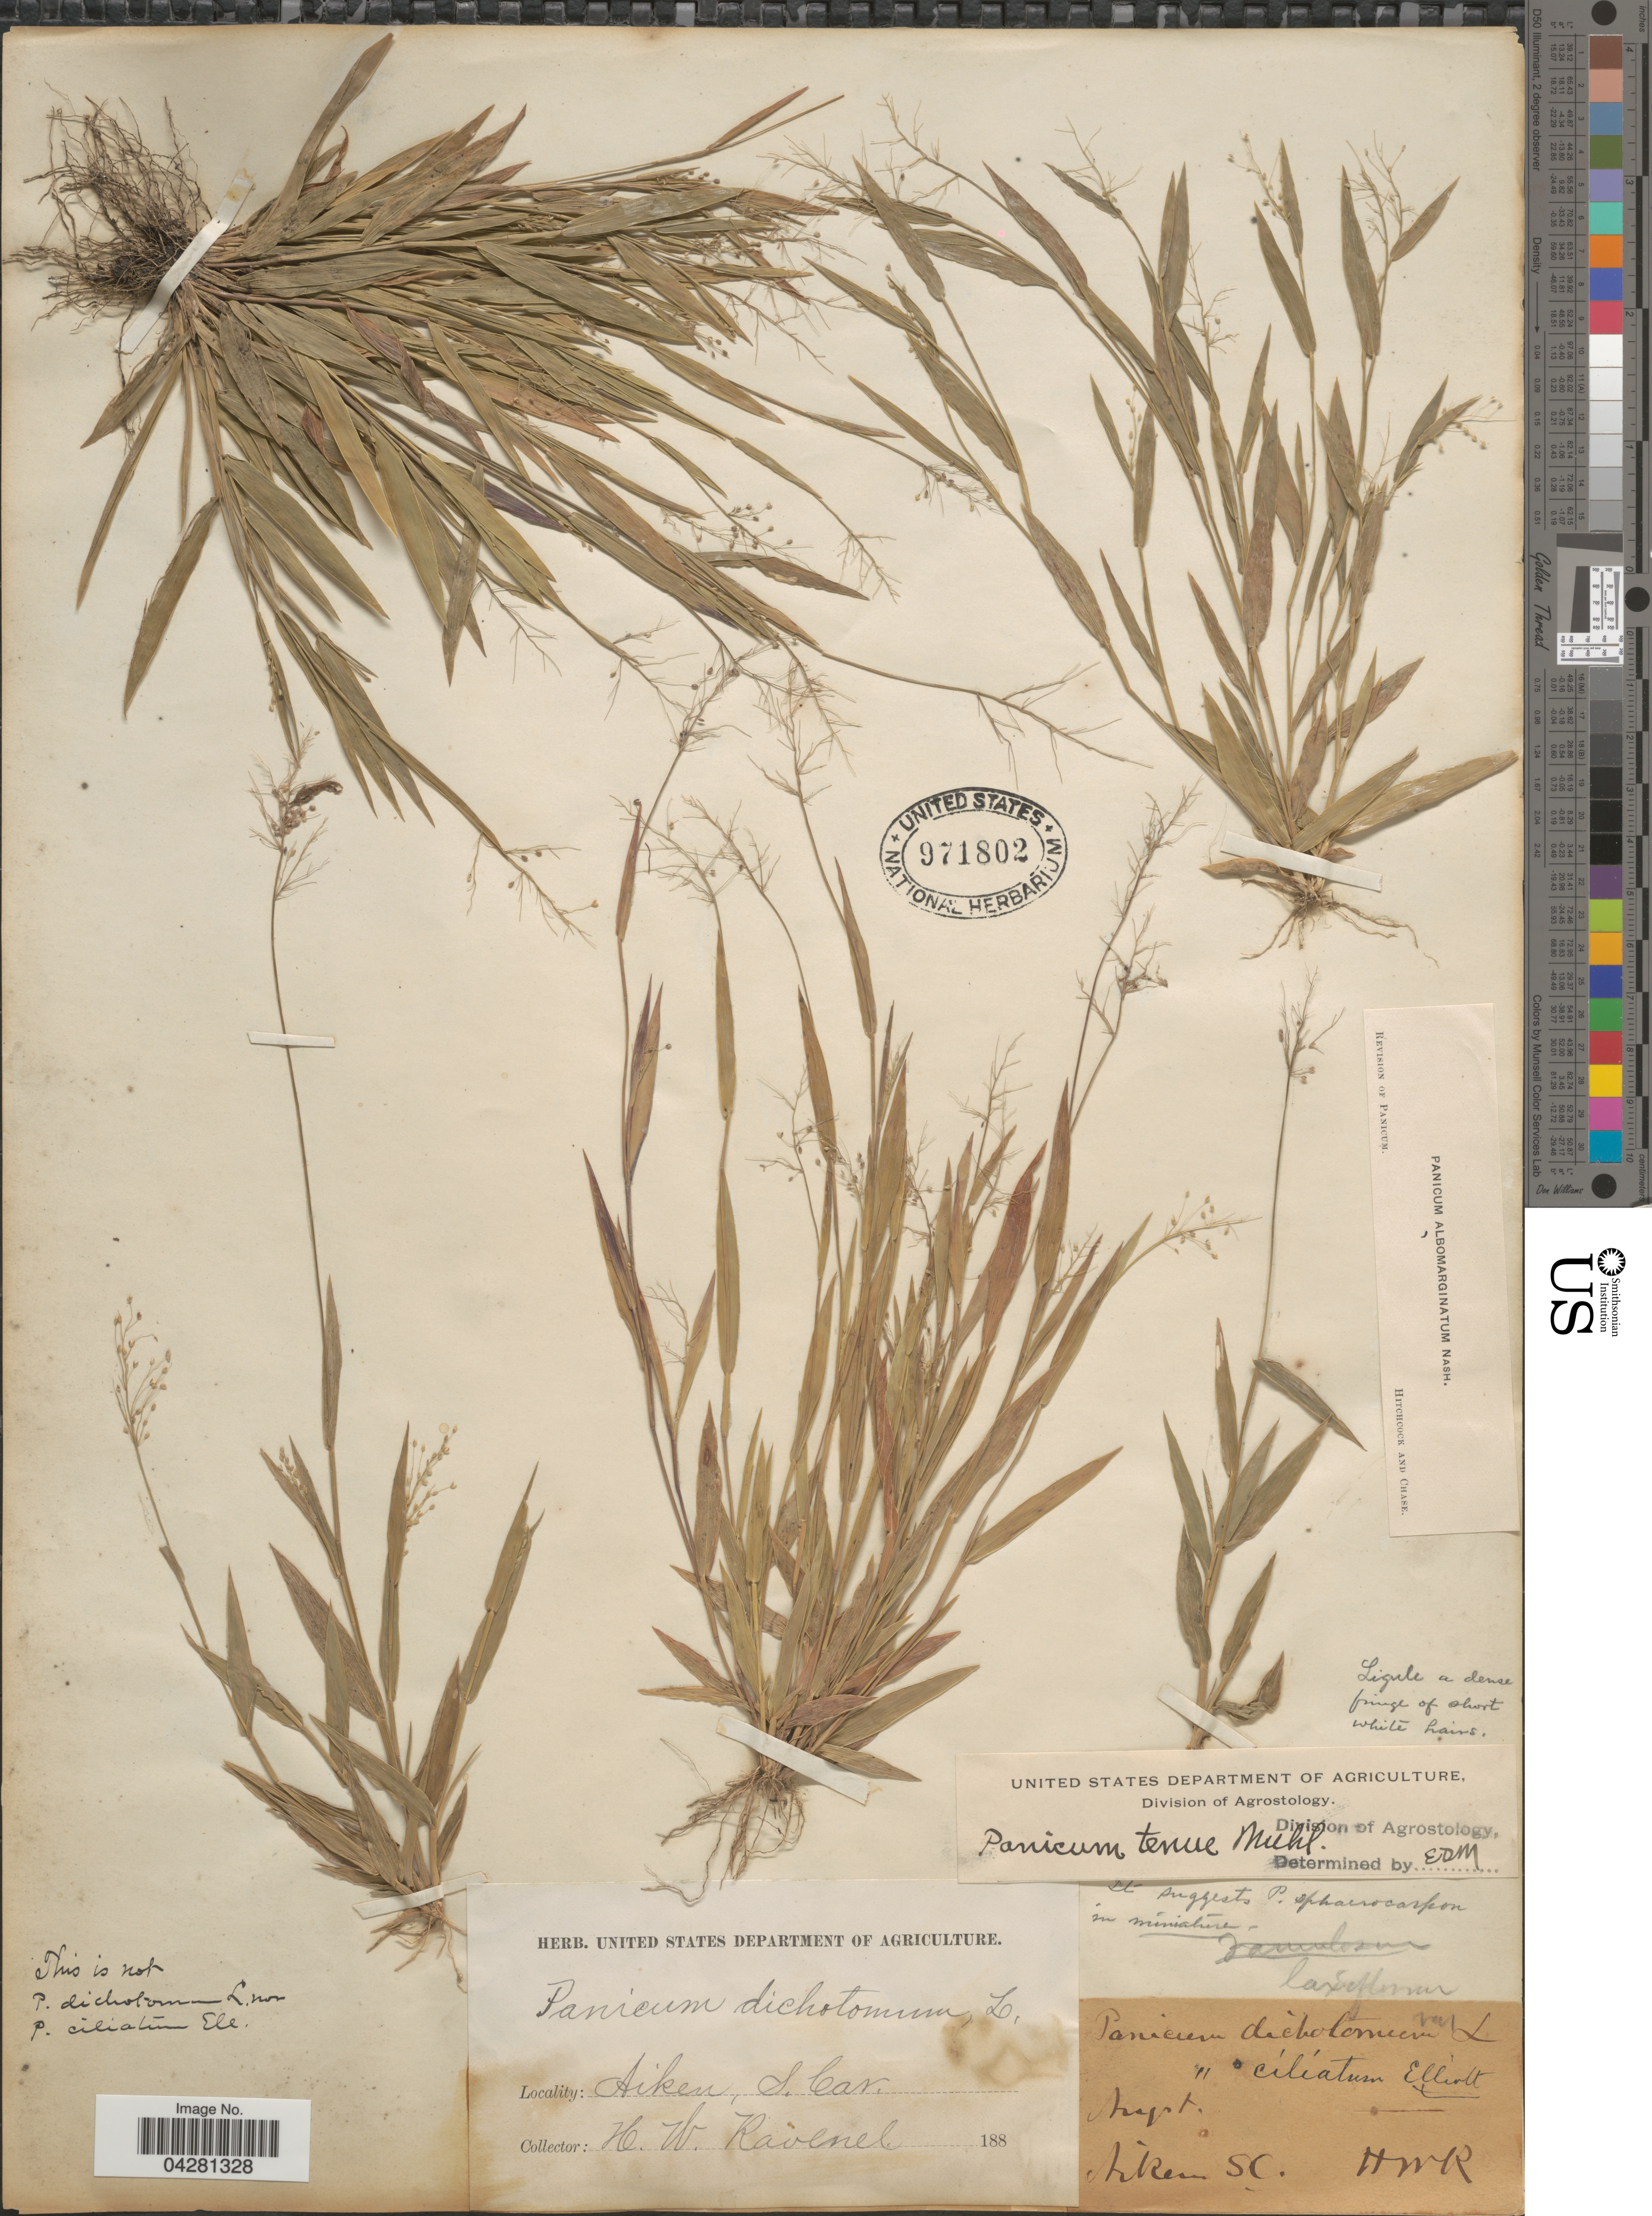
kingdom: Plantae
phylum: Tracheophyta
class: Liliopsida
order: Poales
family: Poaceae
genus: Dichanthelium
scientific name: Dichanthelium dichotomum var. unciphyllum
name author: (Trin.) Davidse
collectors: H. Ravenel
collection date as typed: Augst 188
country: United States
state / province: South Carolina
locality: Aiken.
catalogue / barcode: US 971802